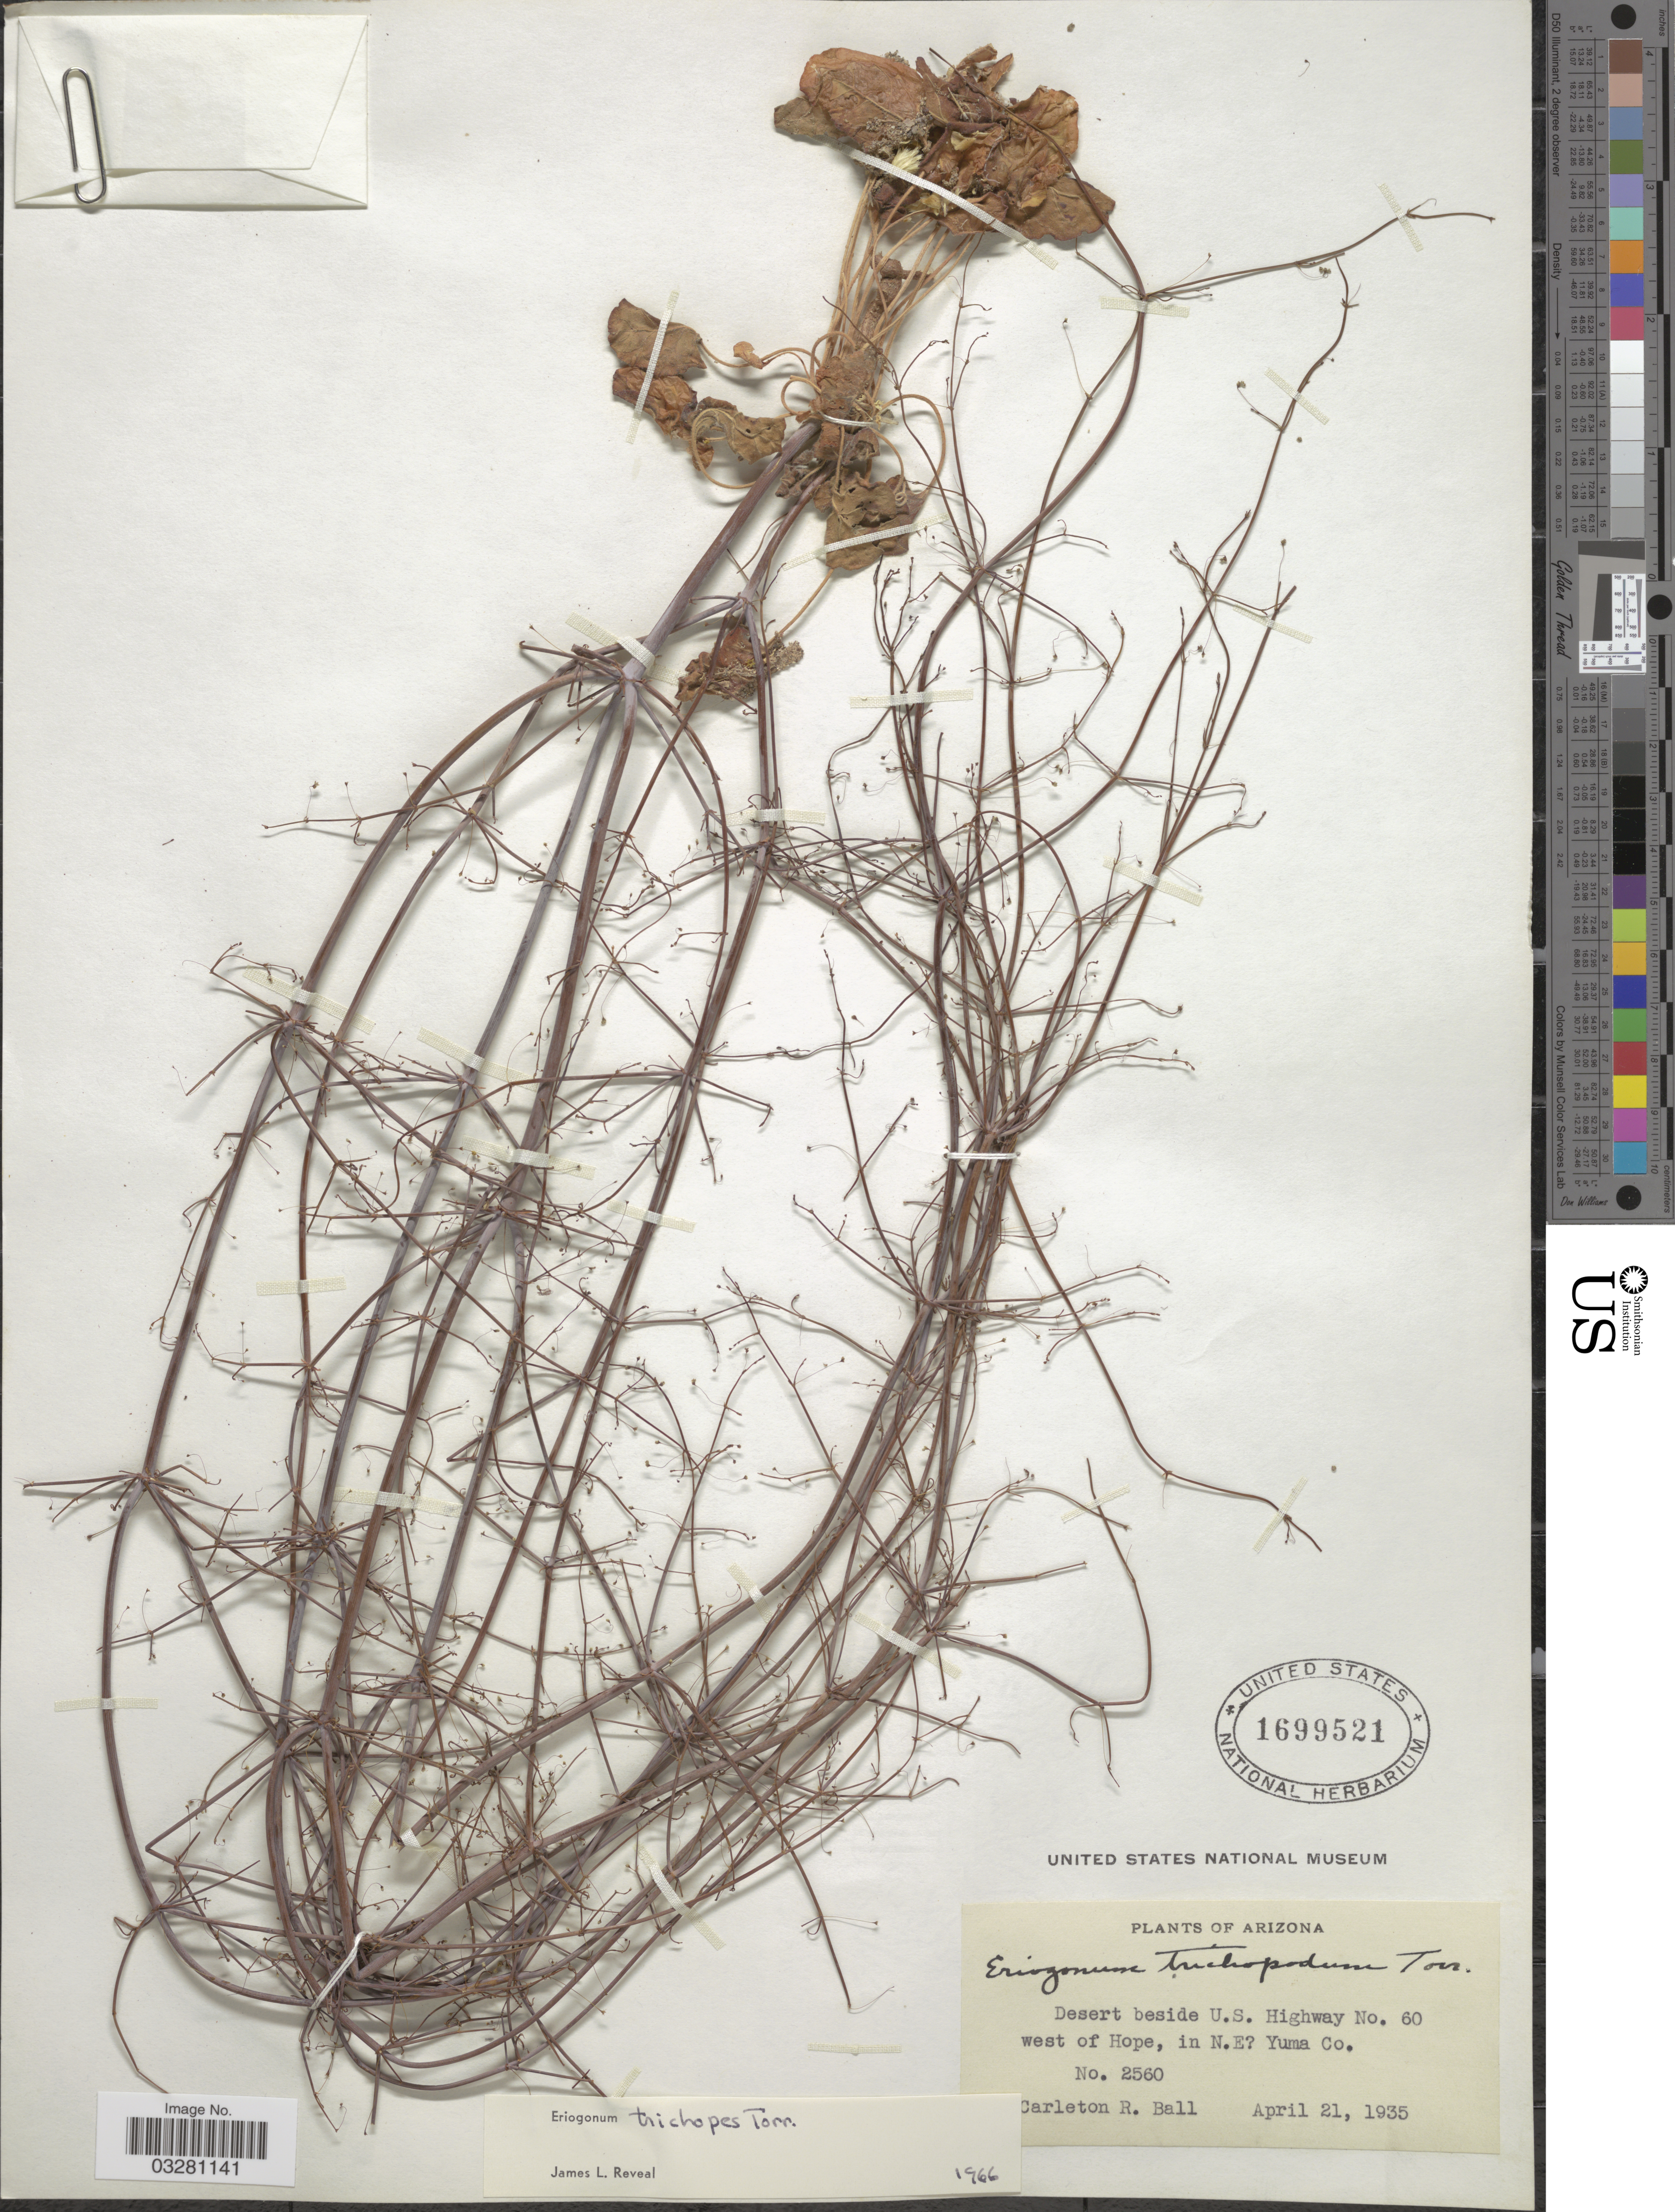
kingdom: Plantae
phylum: Tracheophyta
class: Magnoliopsida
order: Caryophyllales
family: Polygonaceae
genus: Eriogonum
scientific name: Eriogonum trichopes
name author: Torr.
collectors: C. R. Ball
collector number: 2560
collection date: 1935-04-21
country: United States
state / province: Arizona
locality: Desert beside U. S. Highway No. 60 west of Hope, in N.E [unsure placement] Yuma Co.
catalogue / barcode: US 1699521